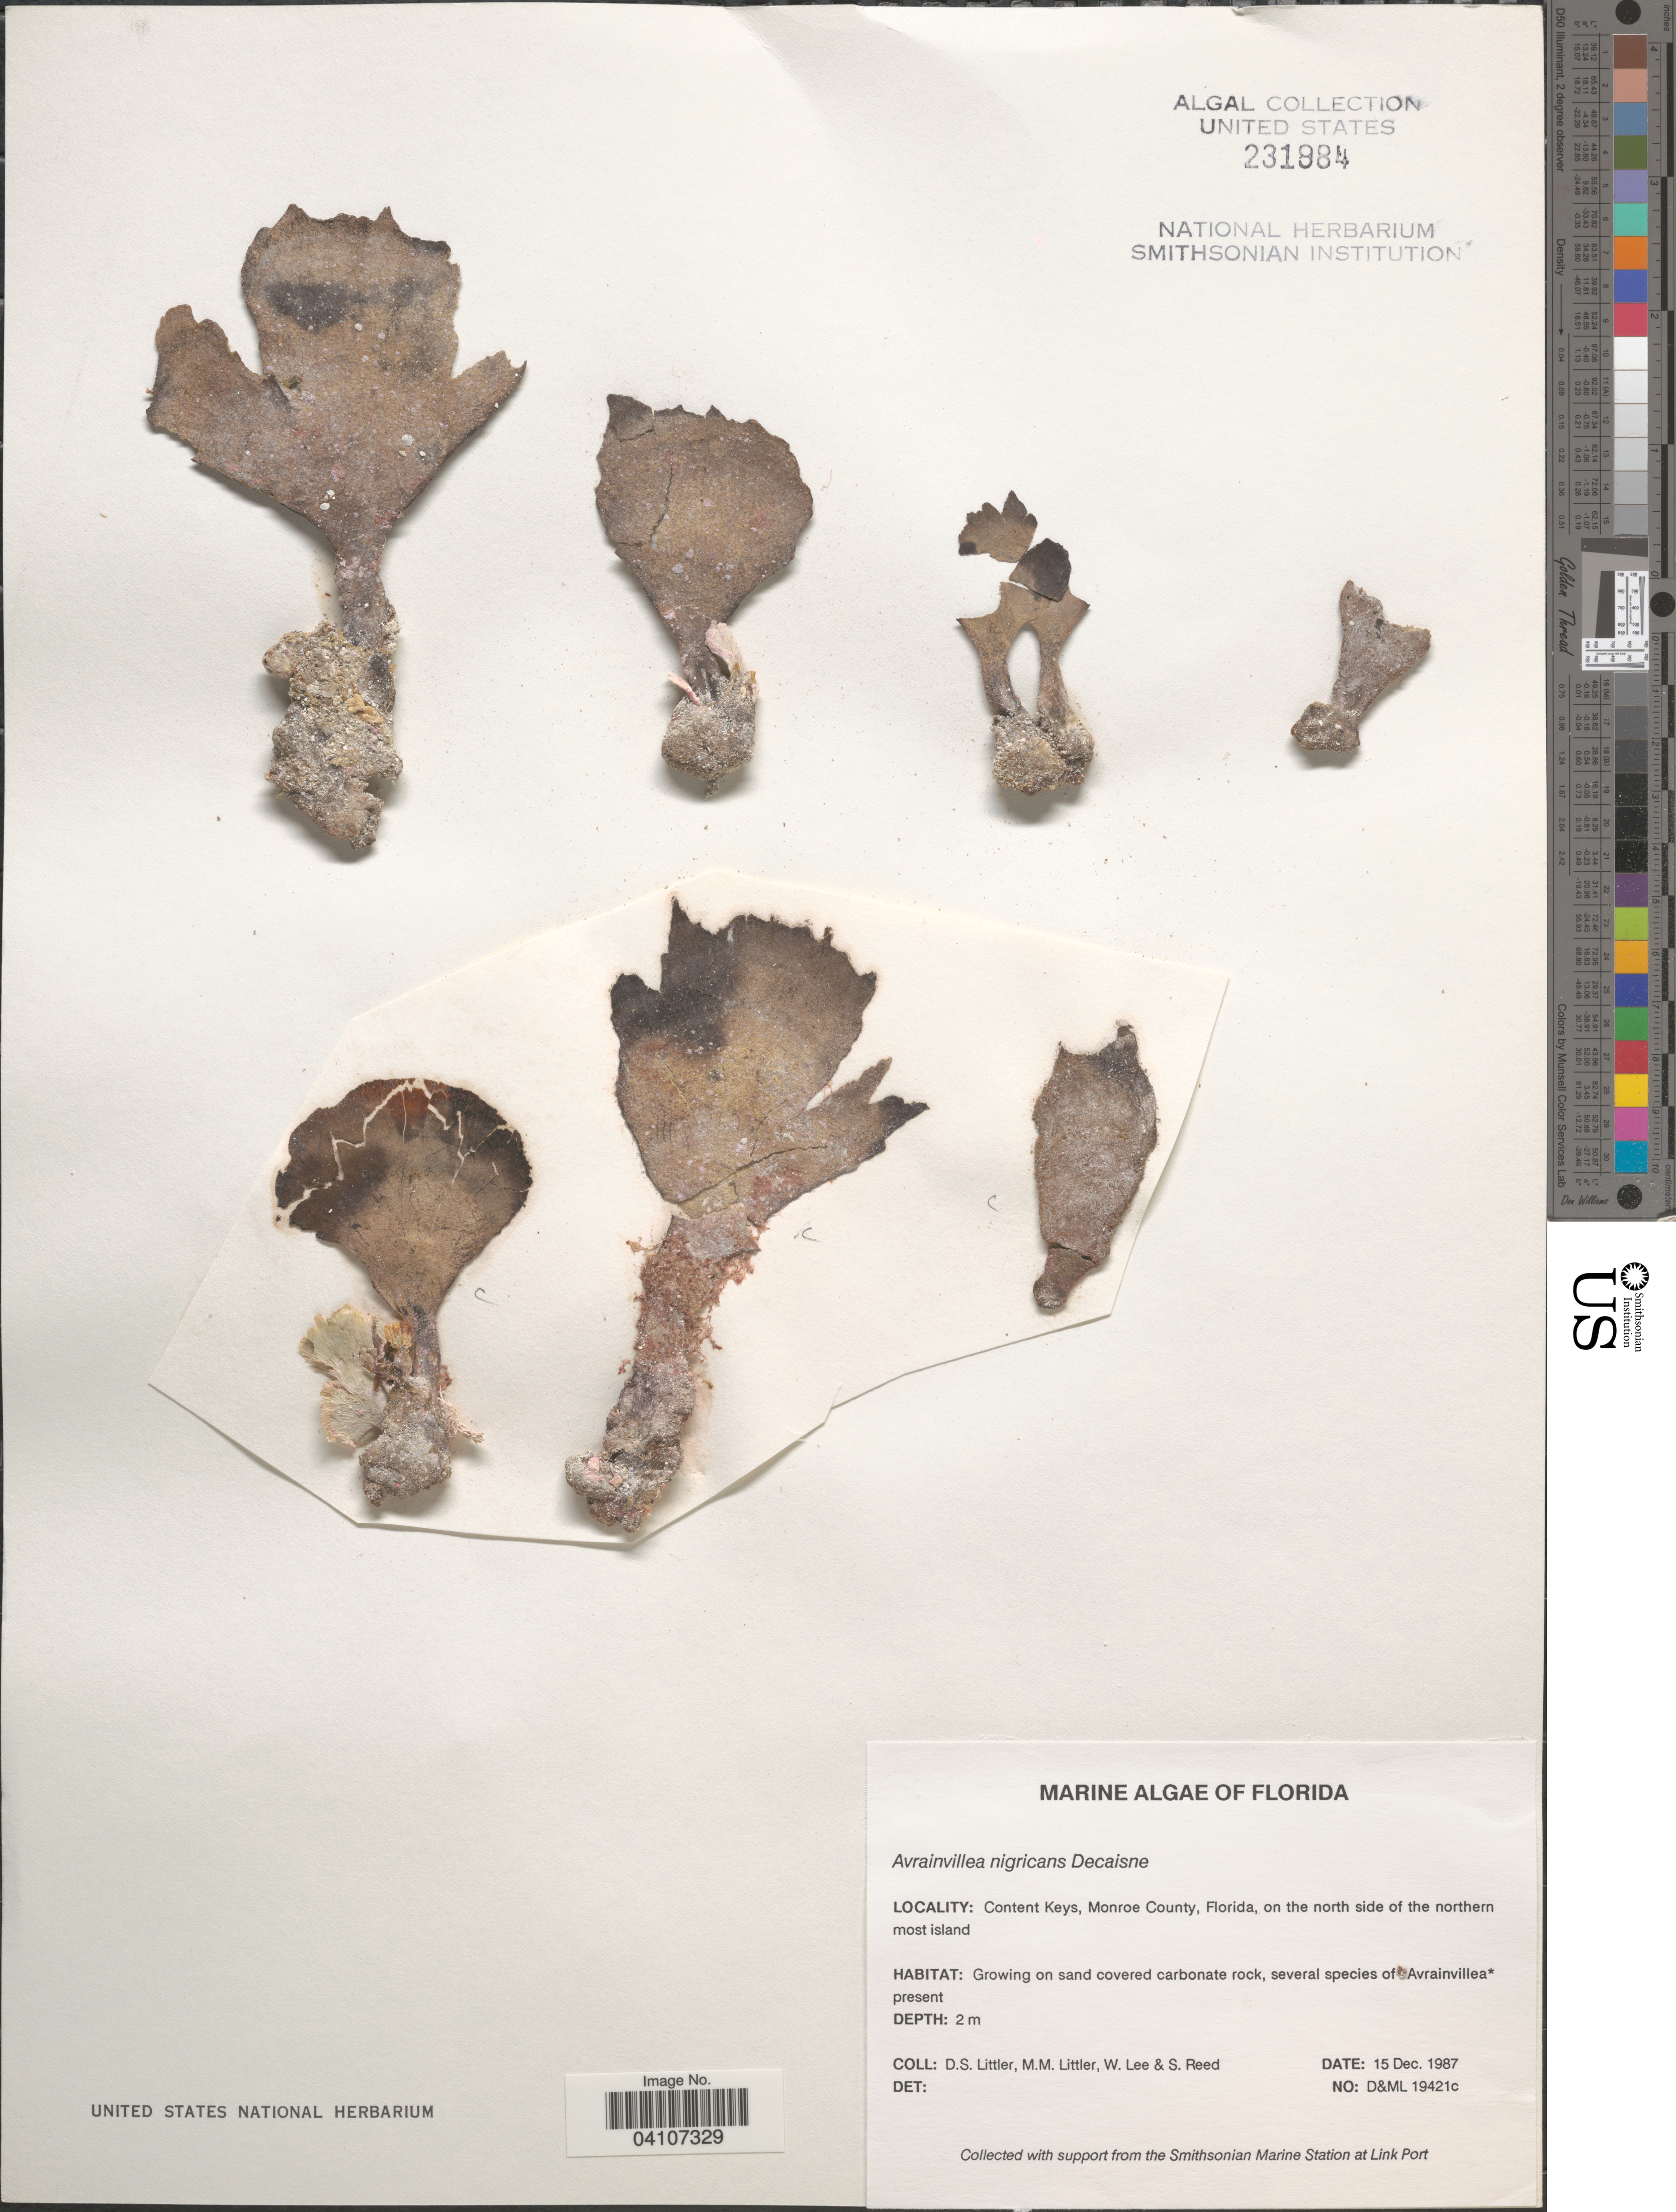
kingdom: Plantae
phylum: Chlorophyta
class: Ulvophyceae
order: Bryopsidales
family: Dichotomosiphonaceae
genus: Avrainvillea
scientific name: Avrainvillea nigricans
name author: Decne.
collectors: D. S. Littler, W. Lee & S. Reed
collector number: D&ML 19421c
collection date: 1987-12-15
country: United States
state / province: Florida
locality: Content Keys, Monroe County, on the north side of the northern most island.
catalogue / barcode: US 231884